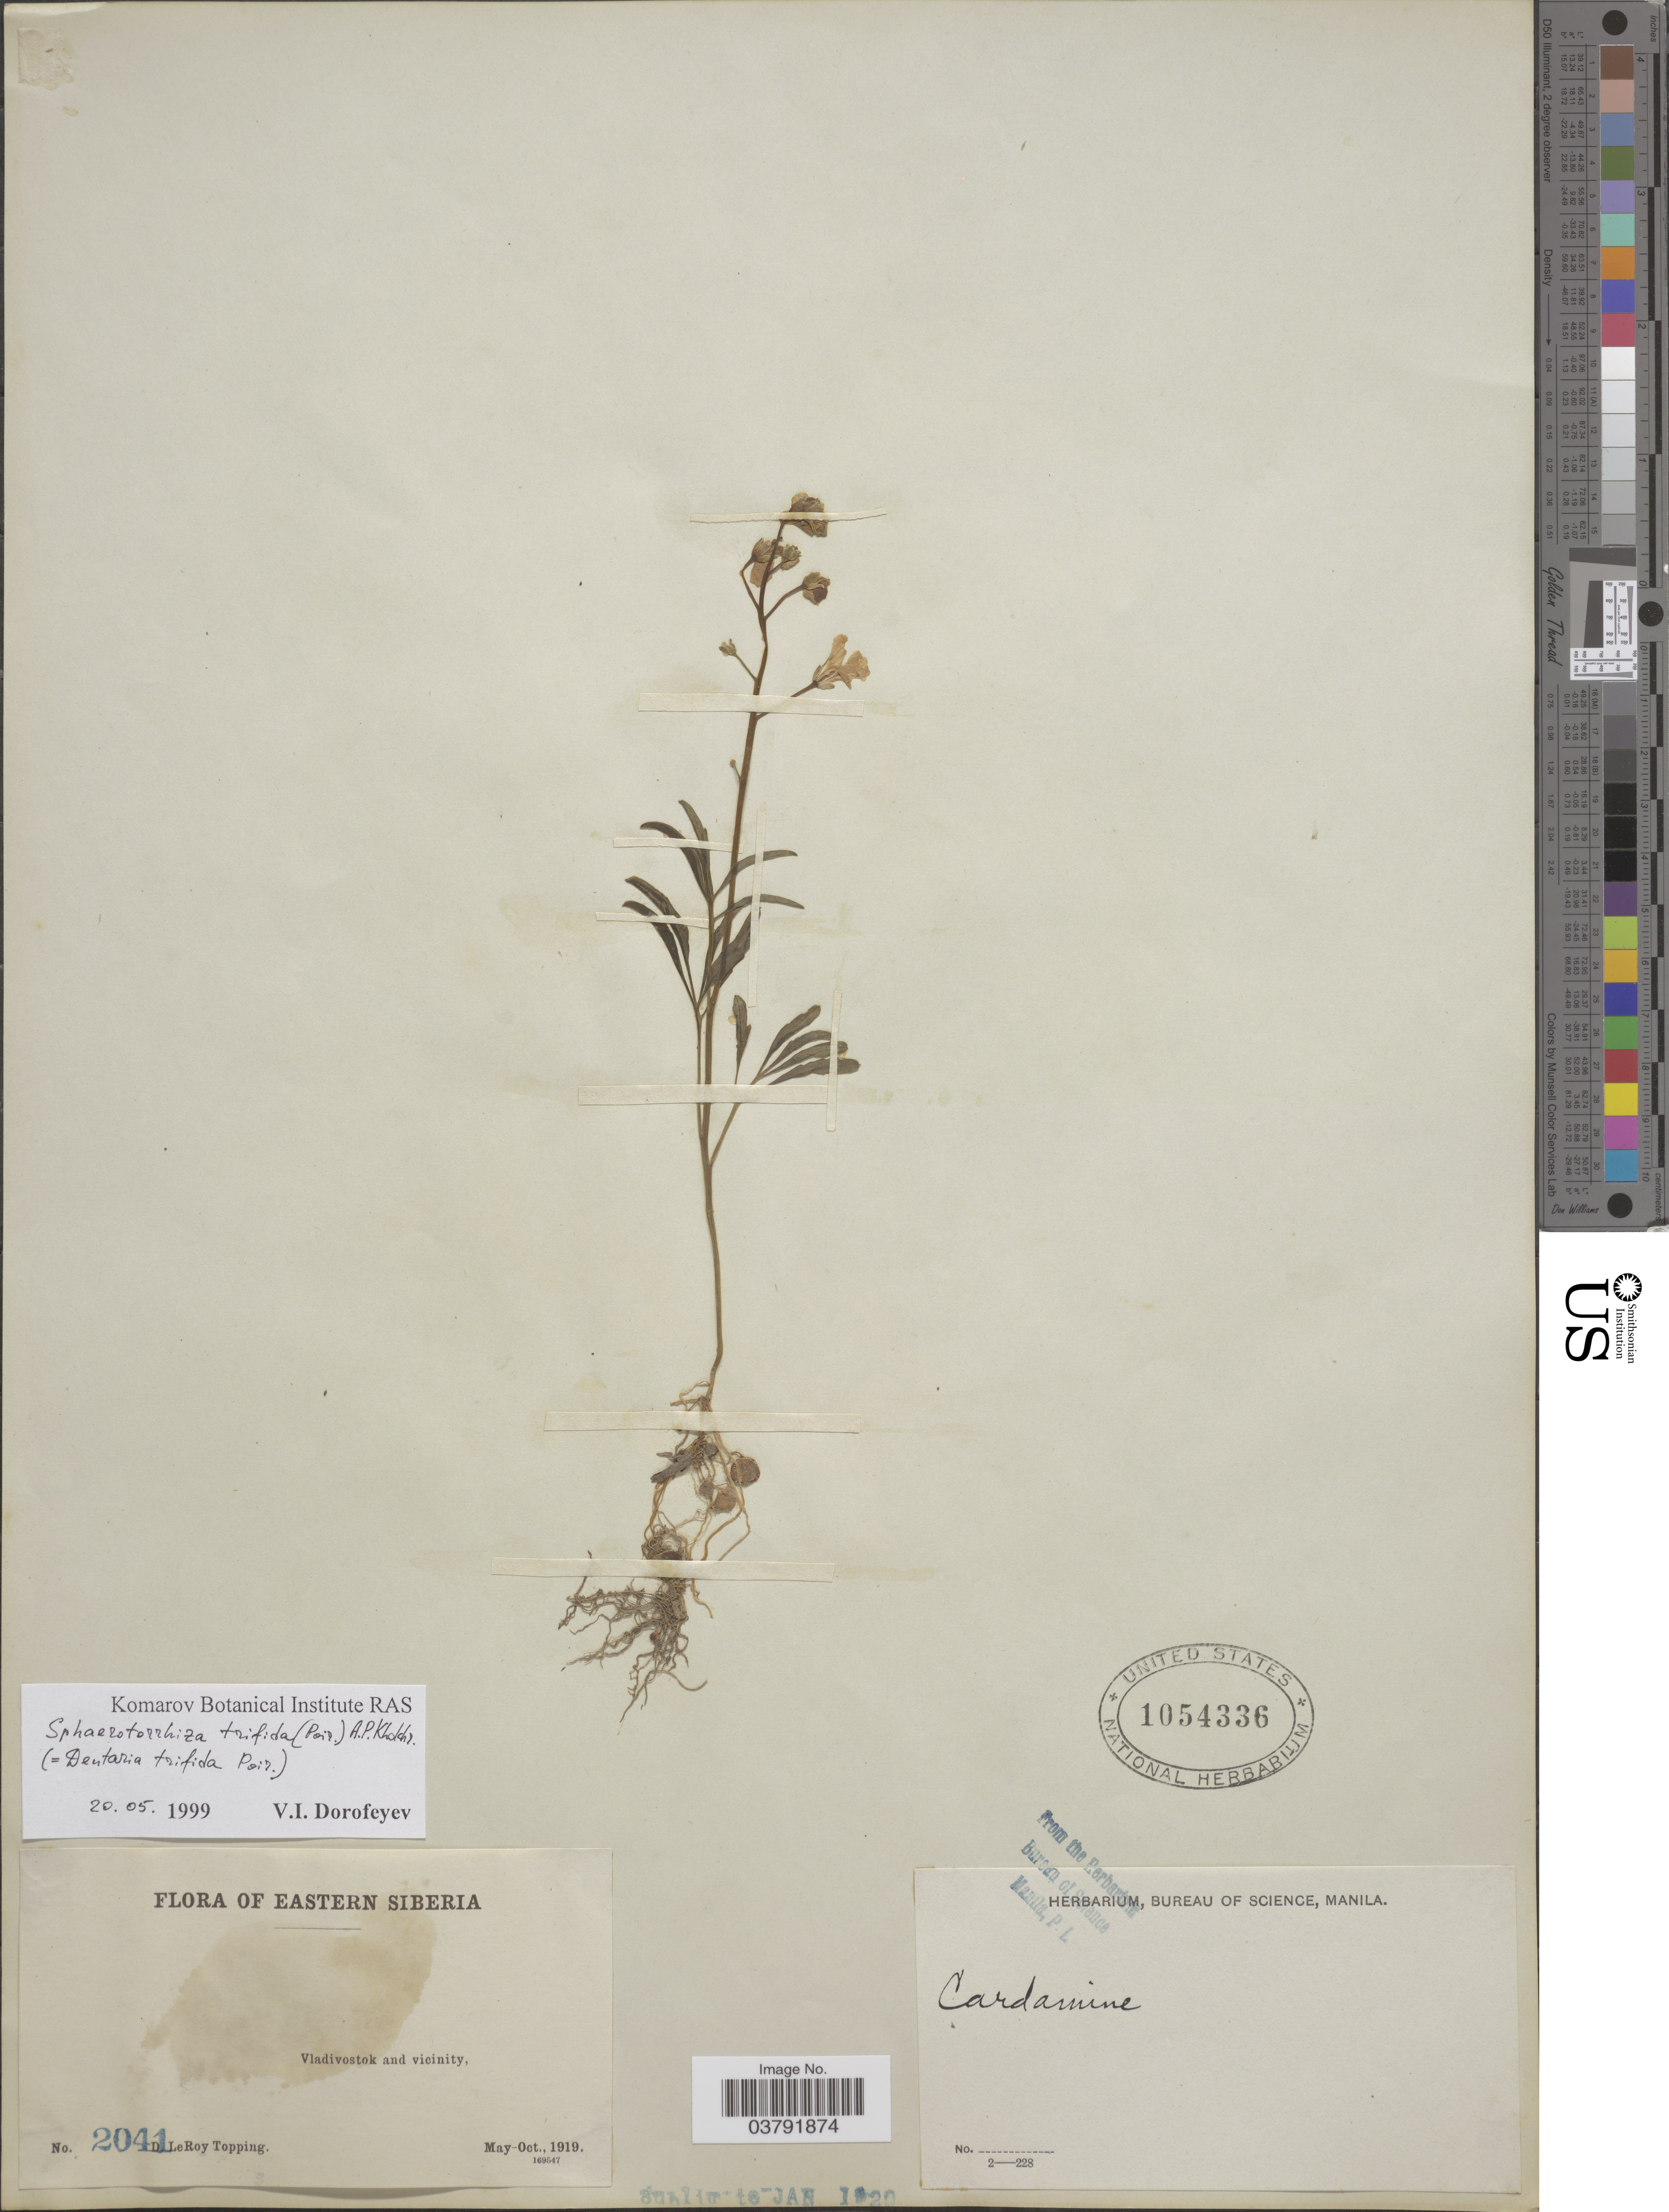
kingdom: Plantae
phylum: Tracheophyta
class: Magnoliopsida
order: Brassicales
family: Brassicaceae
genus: Dentaria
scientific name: Dentaria tenella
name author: Pursh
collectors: D. L. Topping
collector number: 2041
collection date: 1919-05/1919-10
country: Russian Federation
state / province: Primorsky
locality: Eastern Siberia. Vladivostok and vicinity.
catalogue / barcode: US 1054336